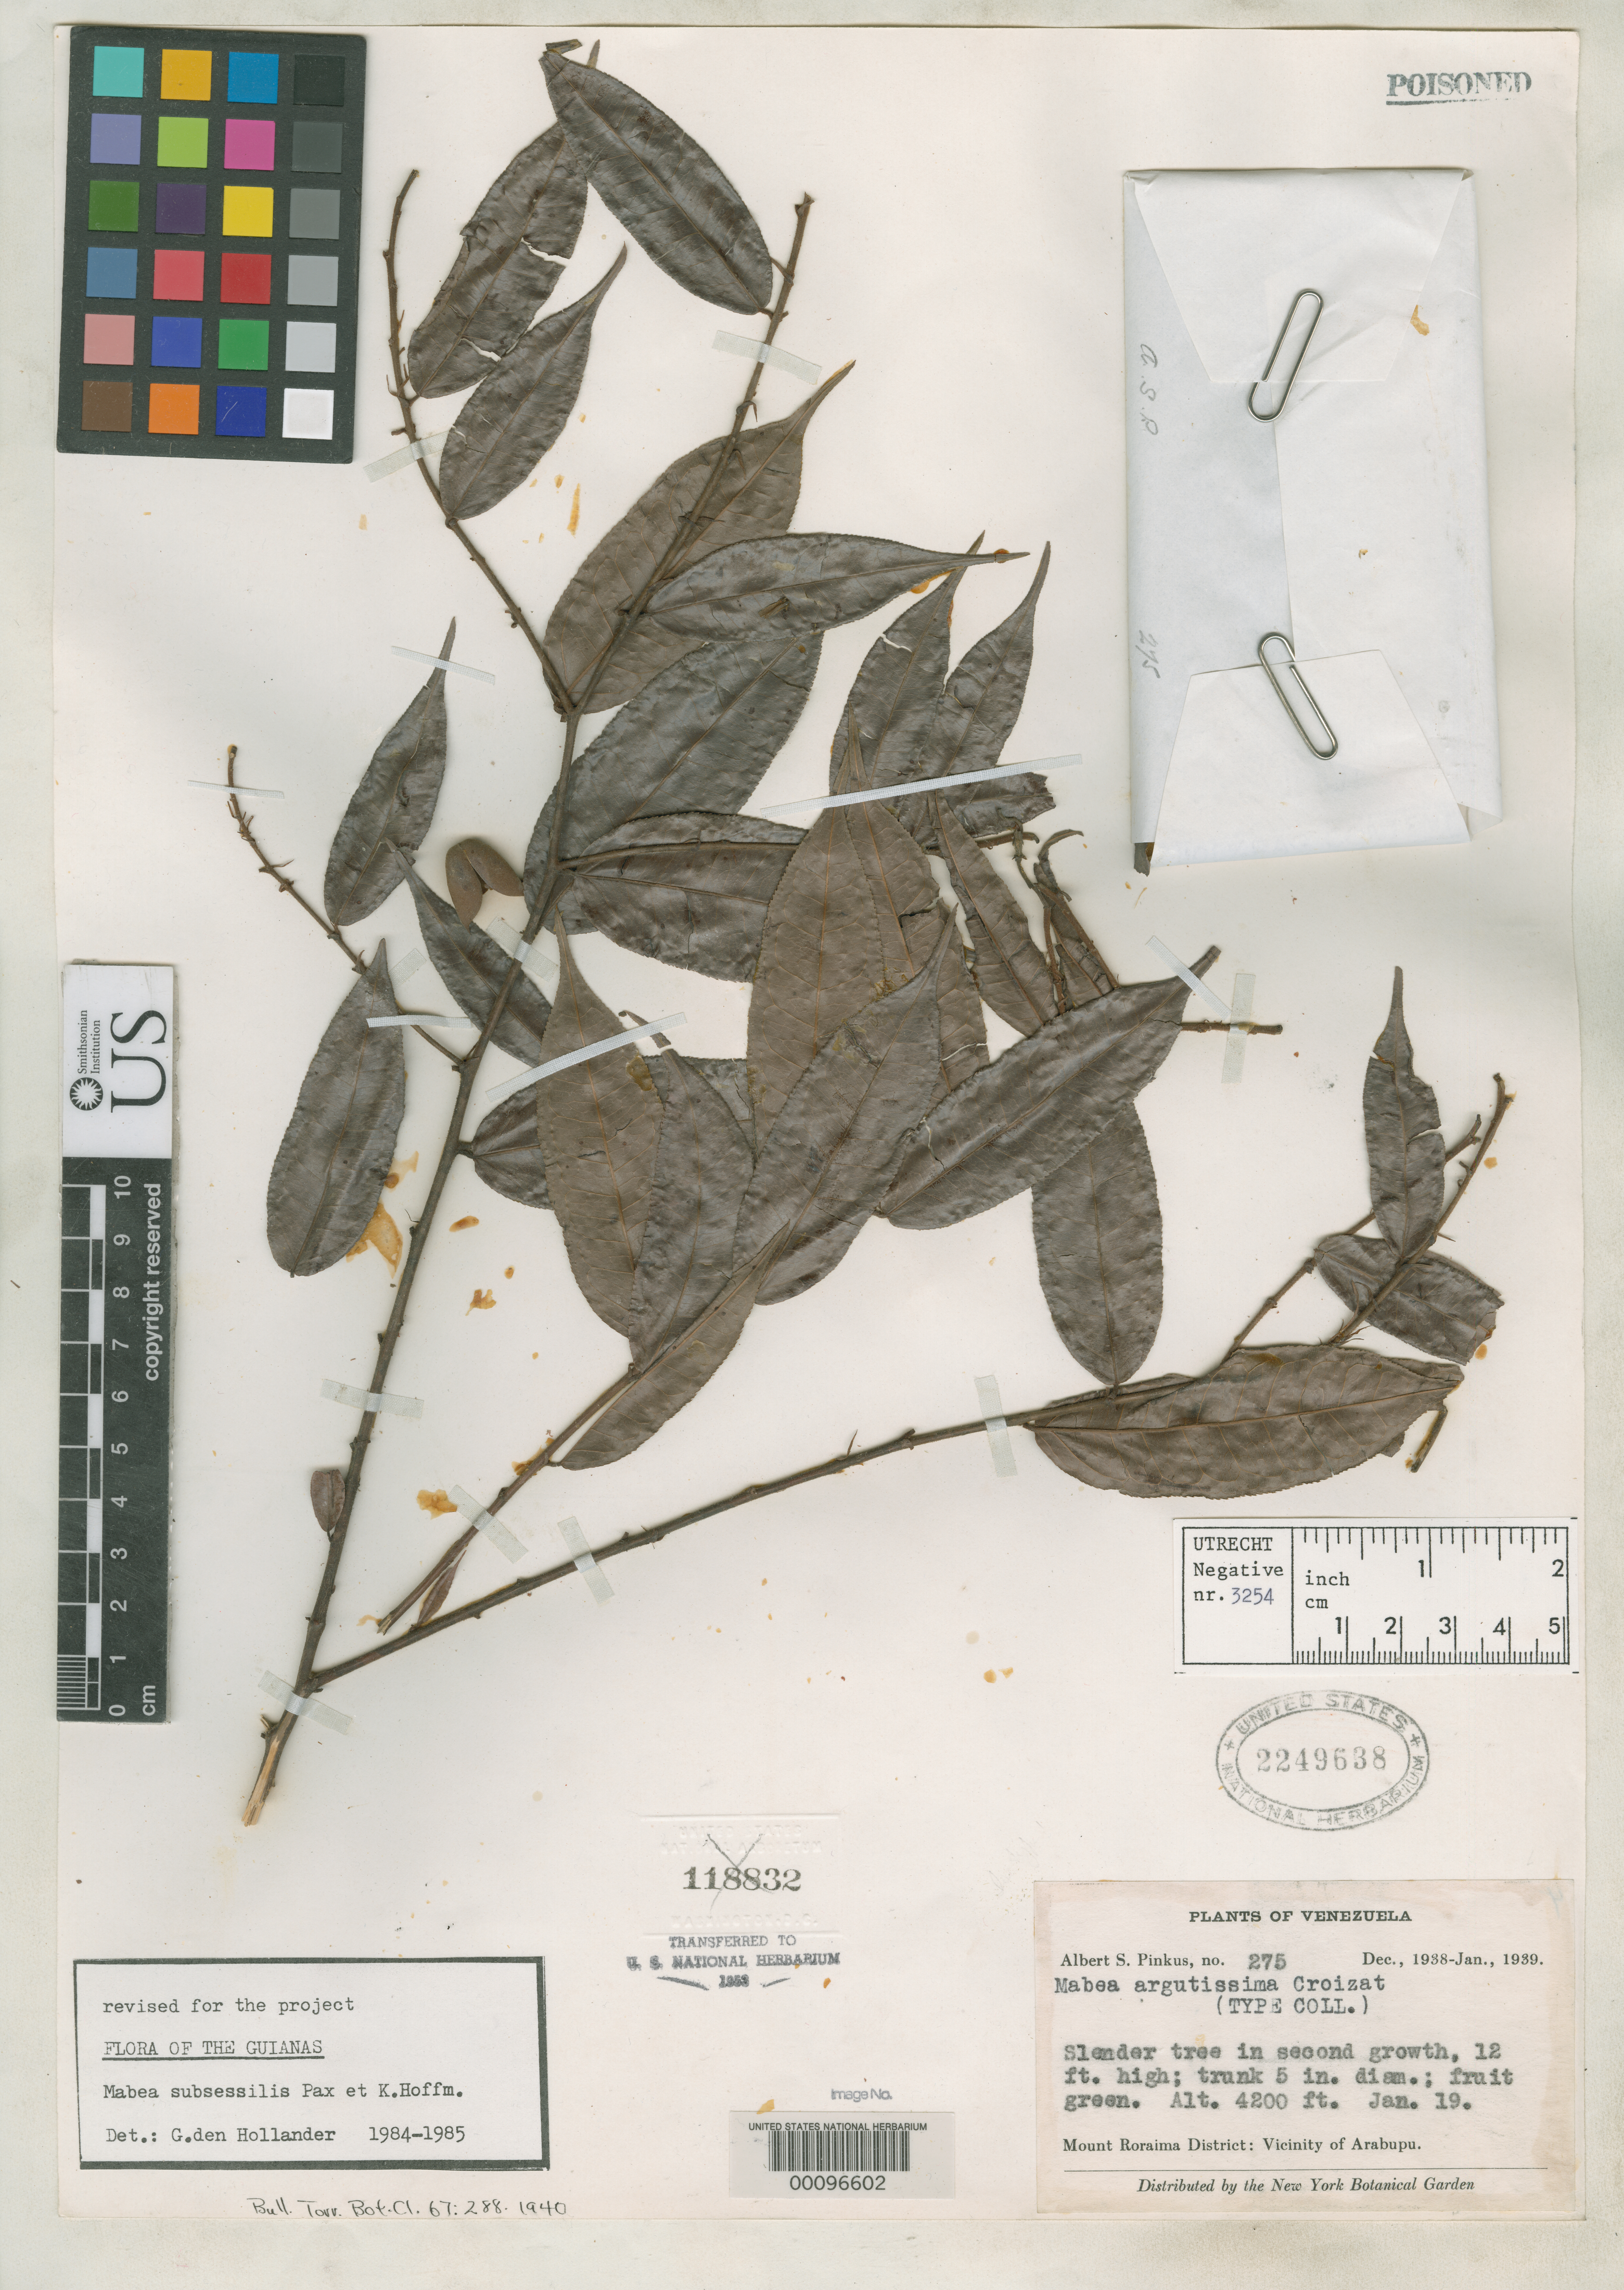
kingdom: Plantae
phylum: Tracheophyta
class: Magnoliopsida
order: Malpighiales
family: Euphorbiaceae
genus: Mabea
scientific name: Mabea argutissima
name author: Croizat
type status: Isotype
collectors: A. Pinkus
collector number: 275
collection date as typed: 19 Jan 1939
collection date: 1939-01-19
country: Venezuela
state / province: Bolivar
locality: Arabupu, Mt. Roraima Dist.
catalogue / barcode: US 2249638